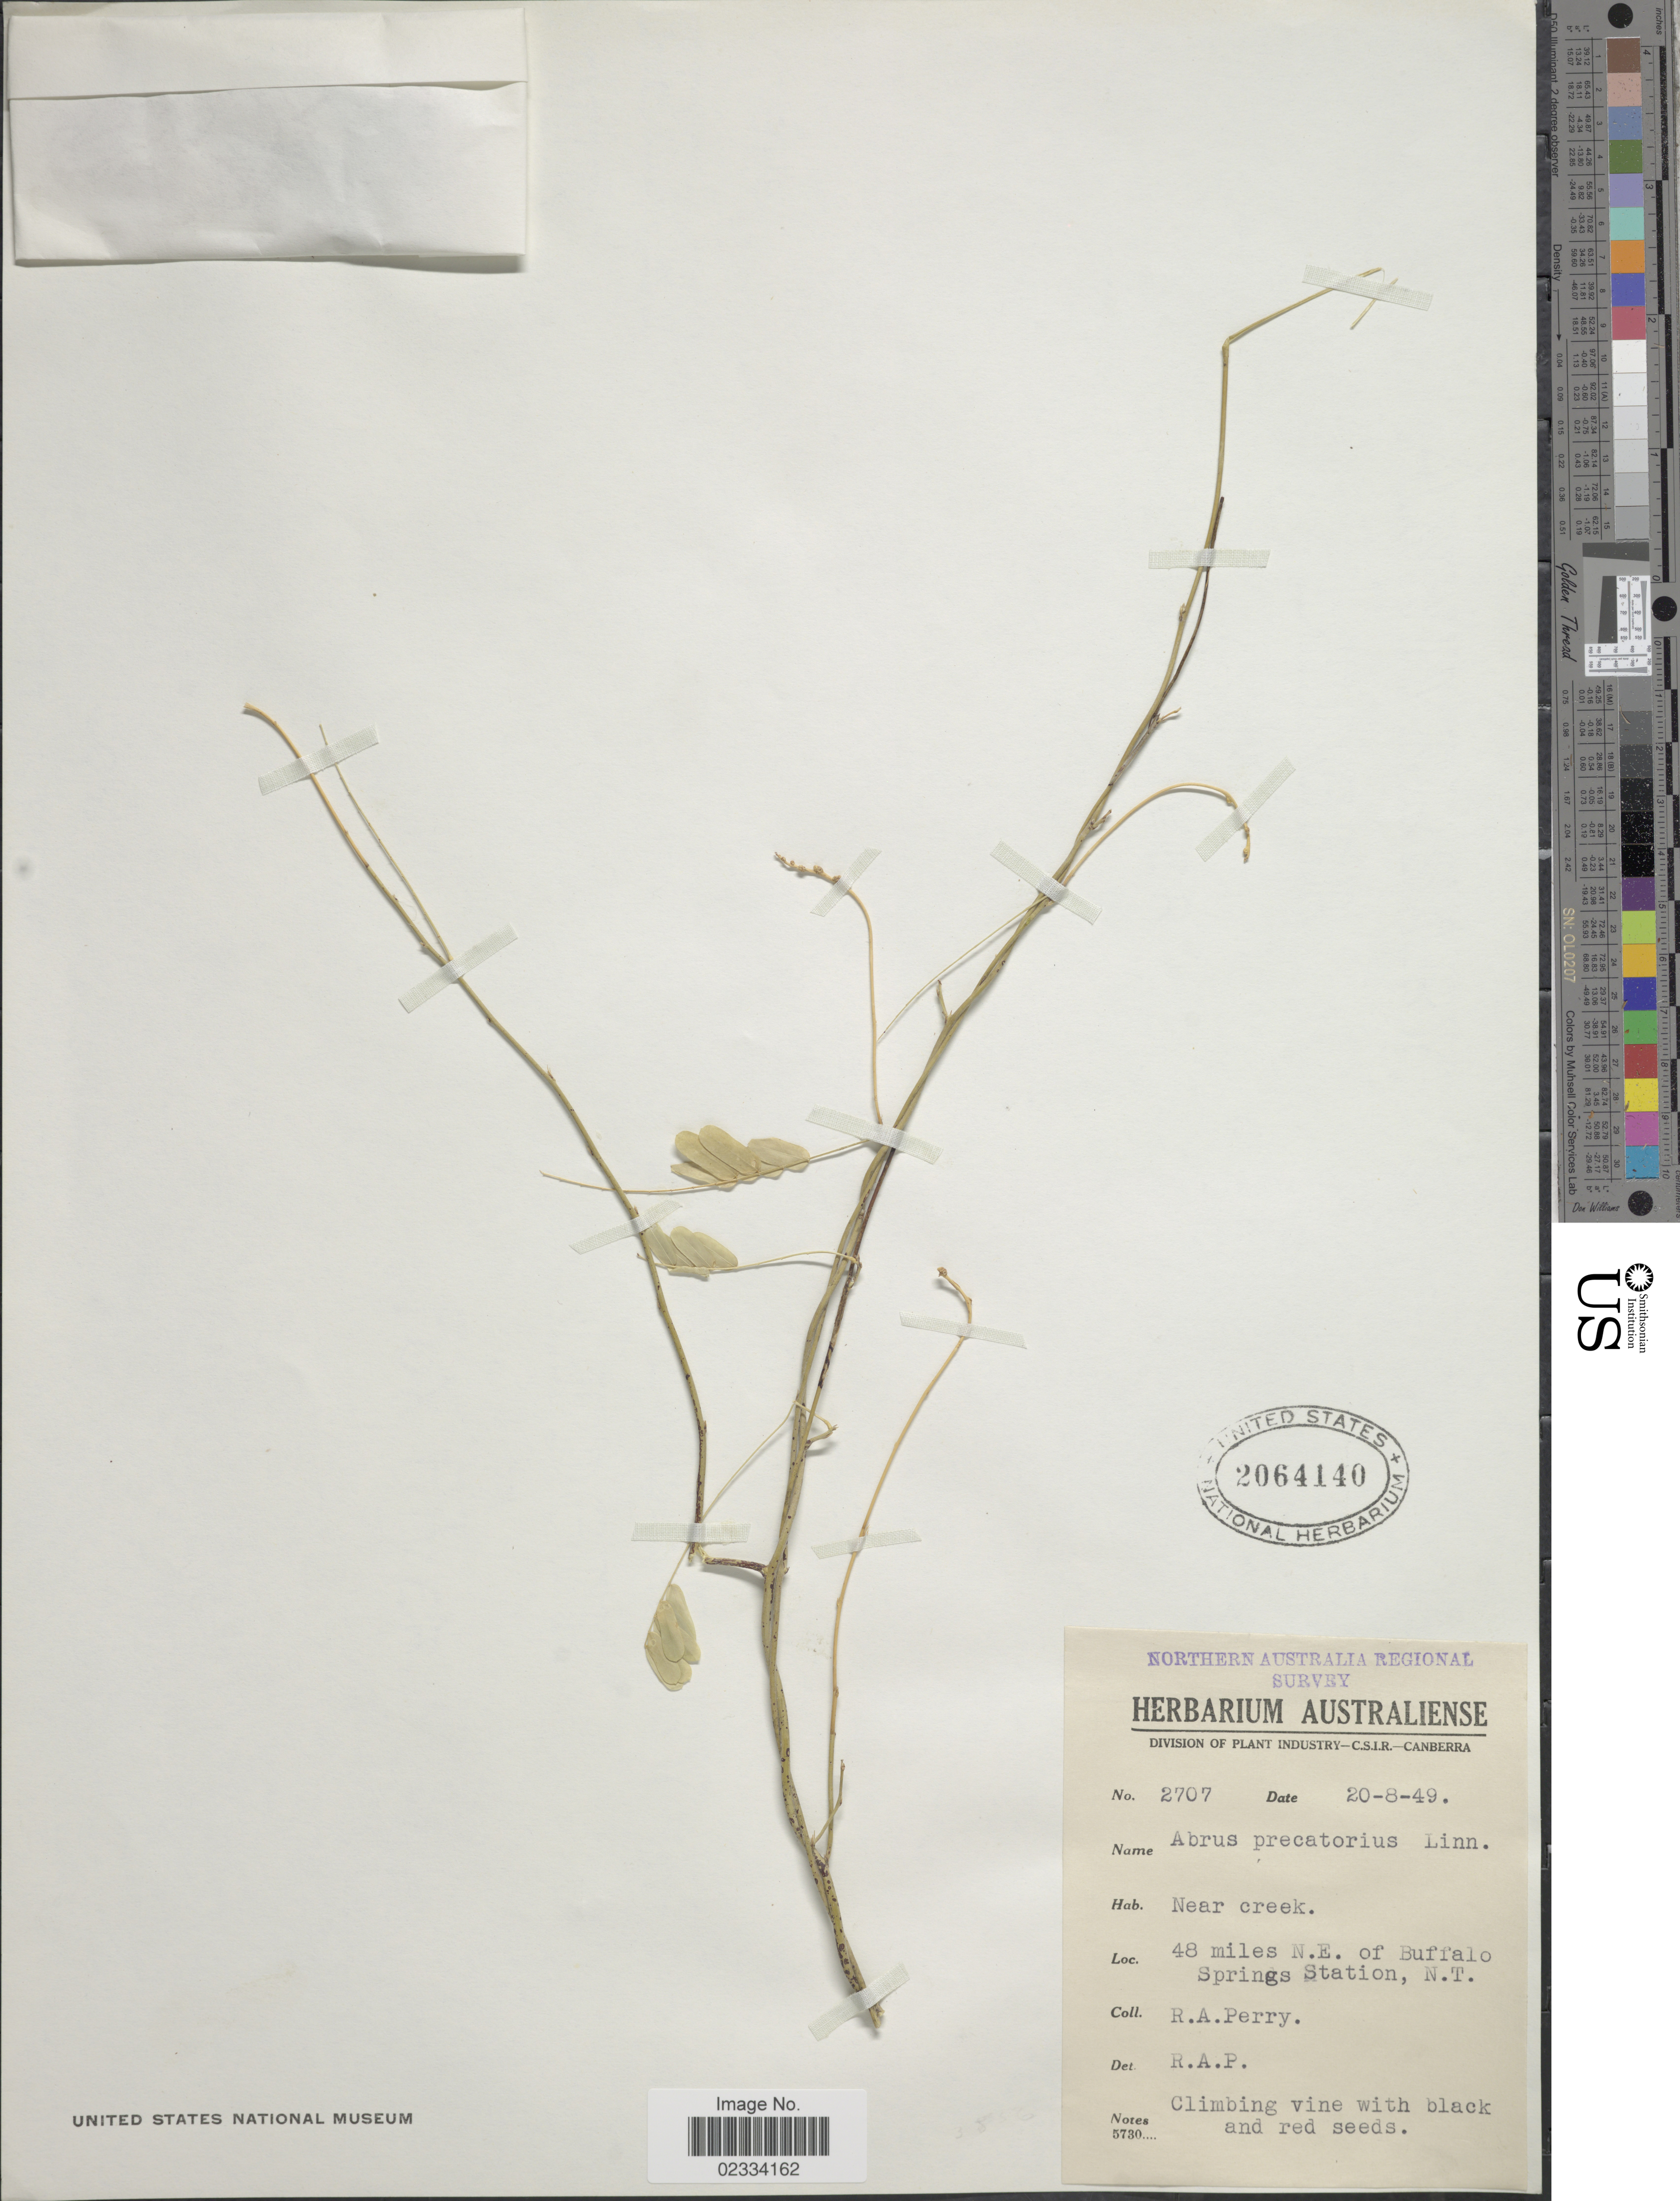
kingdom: Plantae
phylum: Tracheophyta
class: Magnoliopsida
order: Fabales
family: Fabaceae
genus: Abrus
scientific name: Abrus sp.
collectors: Perry, R. A.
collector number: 2707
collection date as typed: Transcribed d/m/y: 20/8/49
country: Australia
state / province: Northern Territory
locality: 48 miles N.E. of Buffalo Springs Station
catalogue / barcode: US 2064140